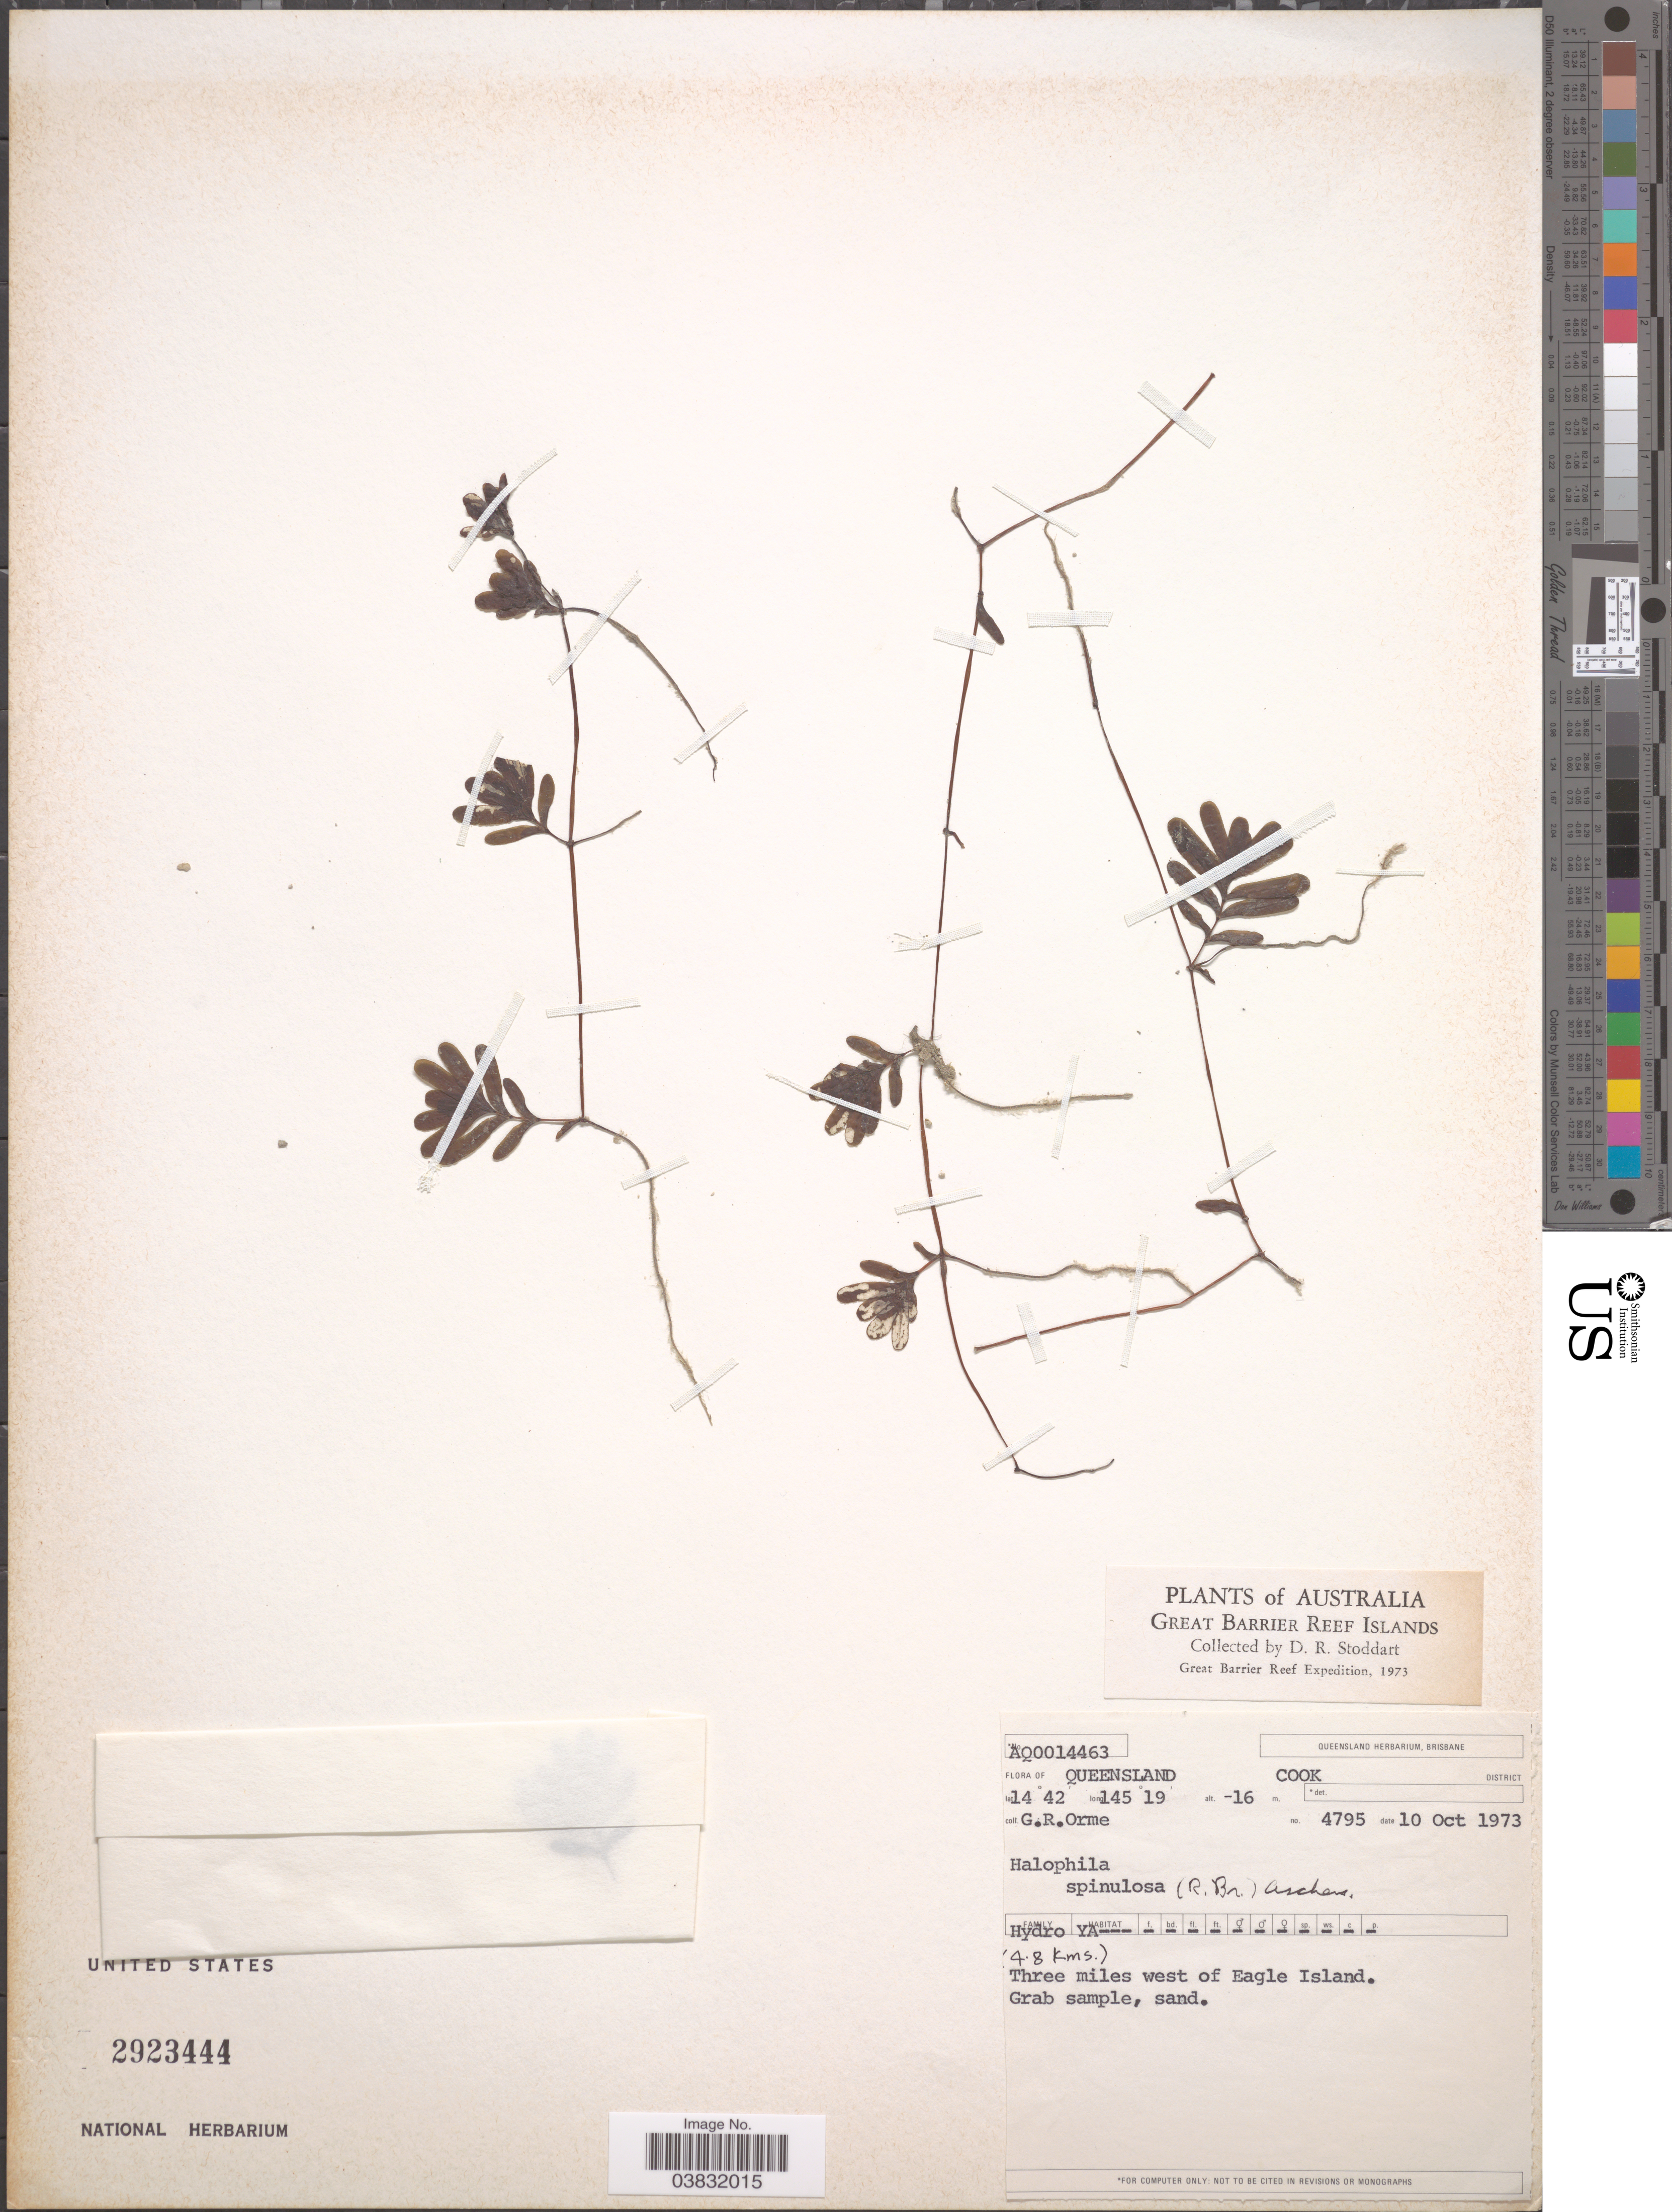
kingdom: Plantae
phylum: Tracheophyta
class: Liliopsida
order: Alismatales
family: Hydrocharitaceae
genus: Halophila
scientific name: Halophila spinulosa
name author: (R. Br.) Asch.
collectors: G. Orme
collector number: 4795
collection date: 1973-10-10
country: Australia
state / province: Queensland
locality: Great Barrier Reef Islands. Cook District. (4.8 Kms) Three miles west of Eagle Island.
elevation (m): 16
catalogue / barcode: US 2923444